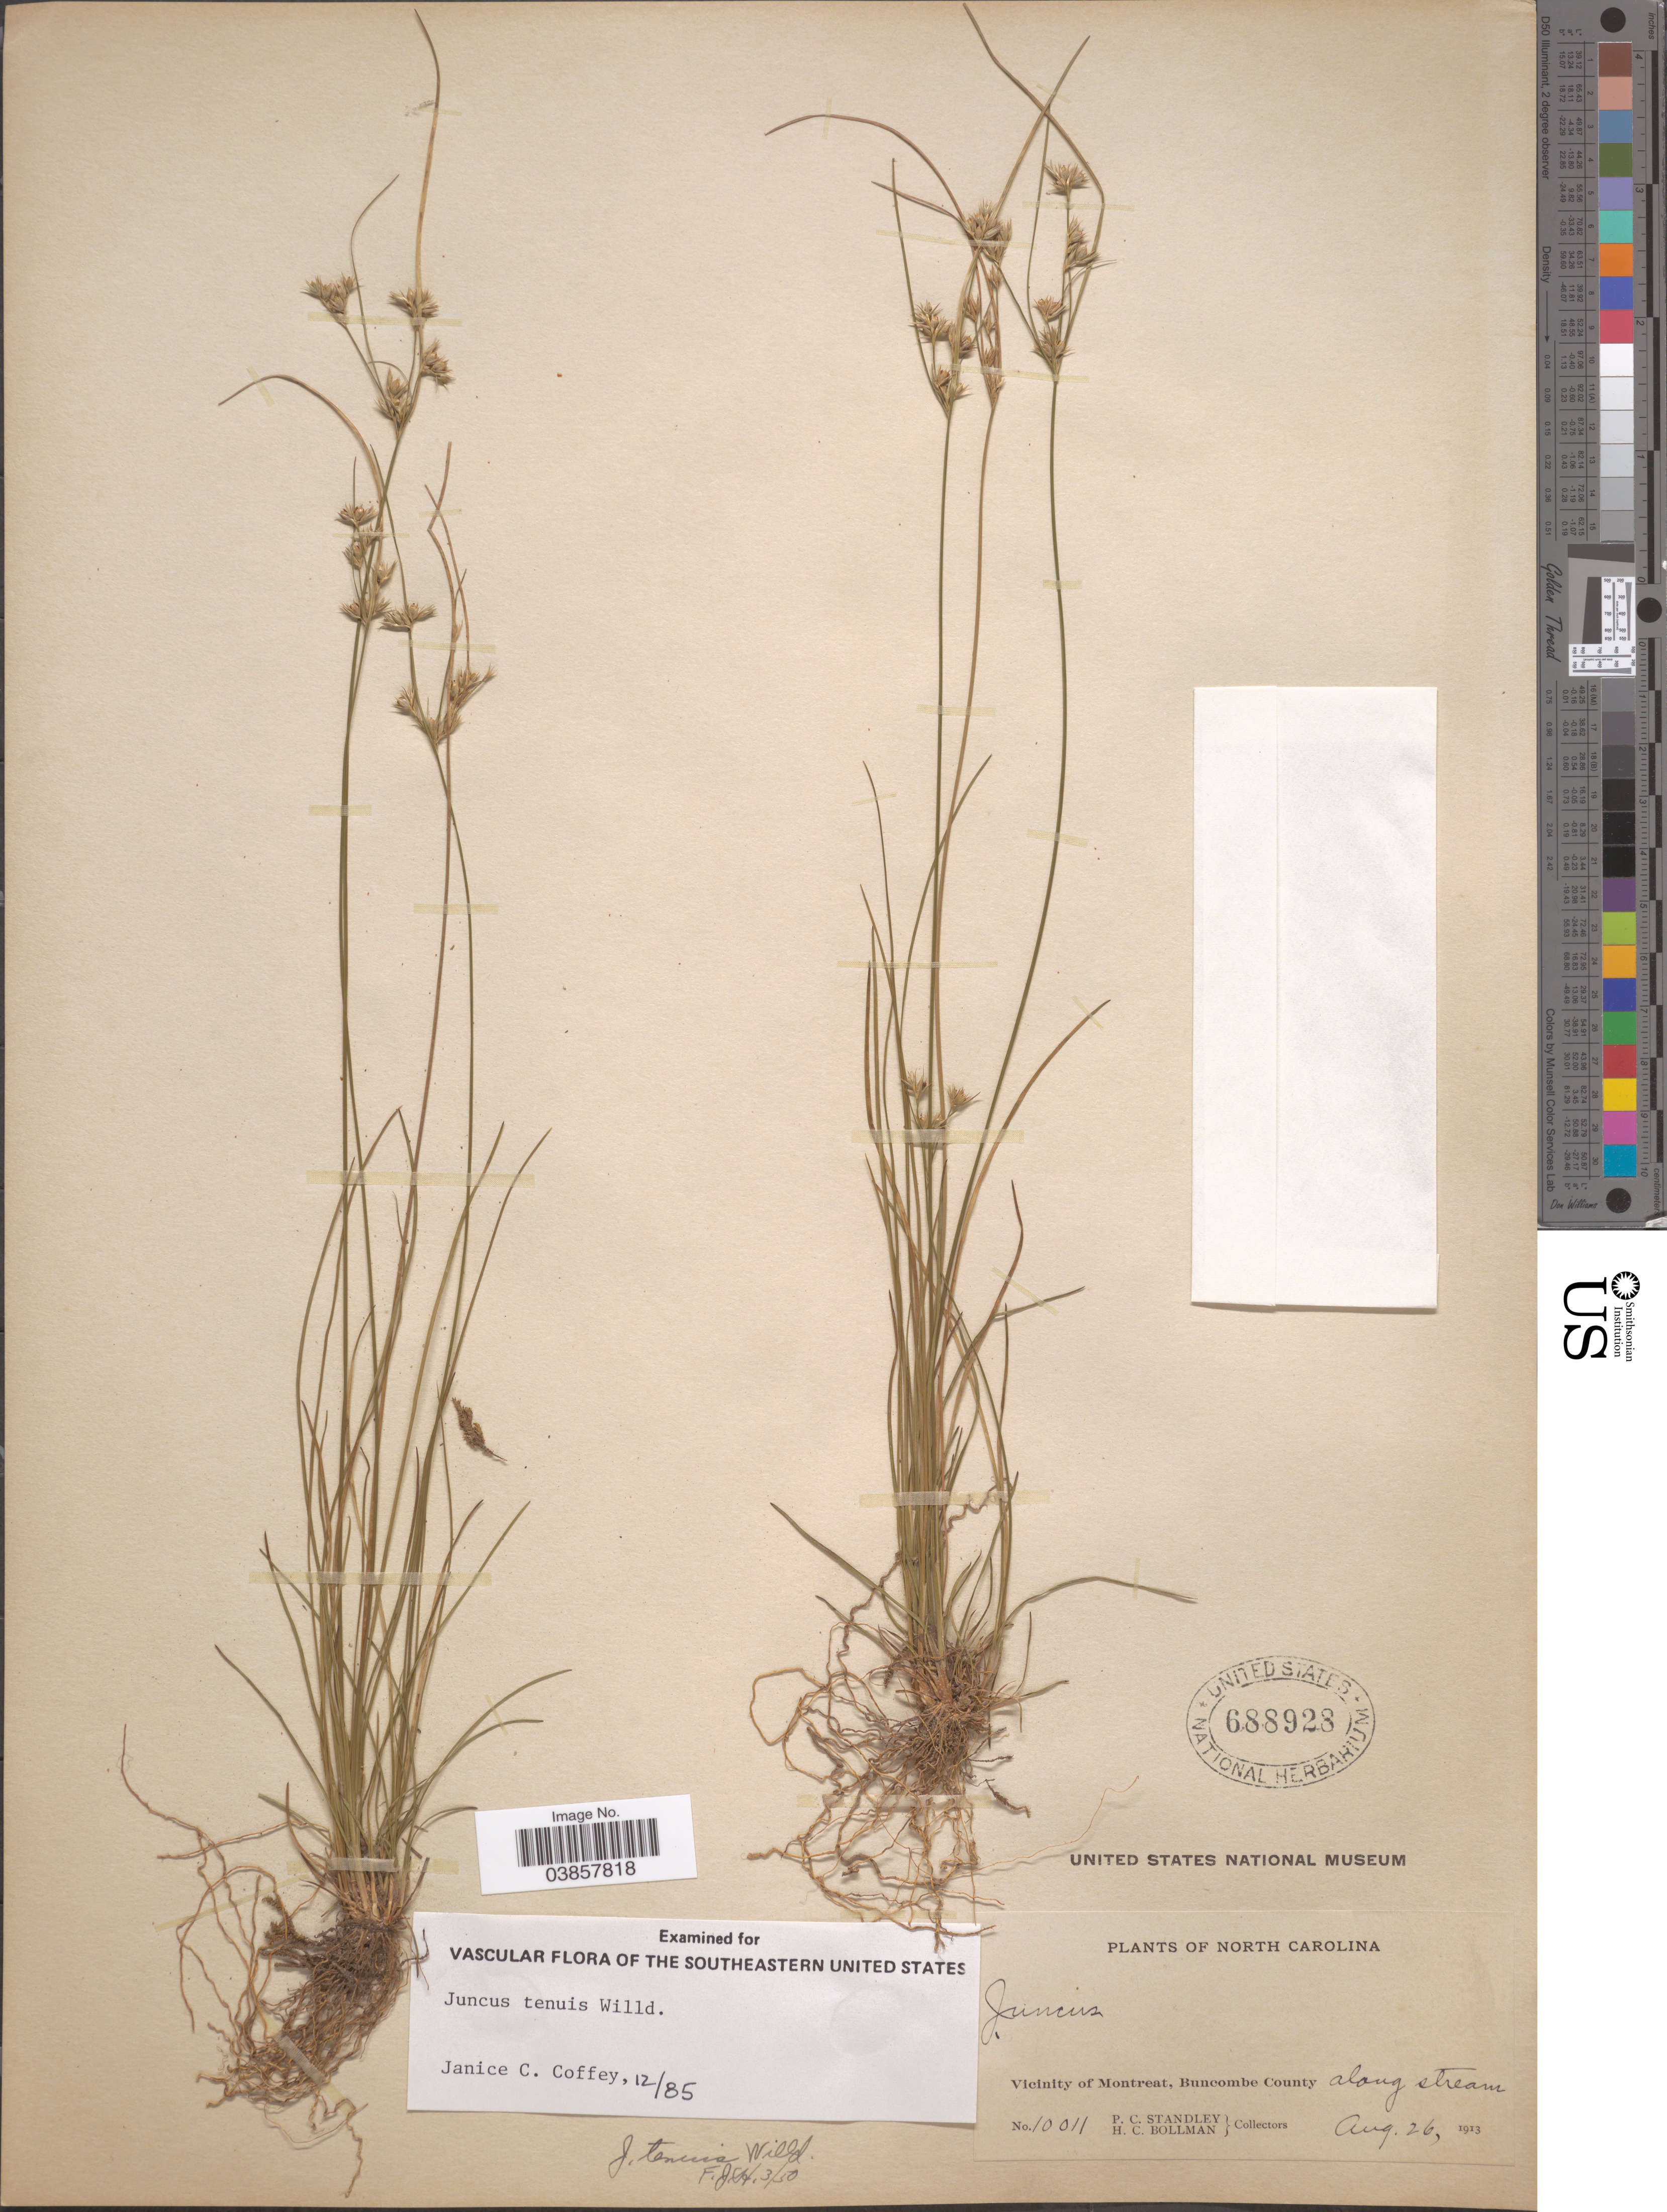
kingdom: Plantae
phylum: Tracheophyta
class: Liliopsida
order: Poales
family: Juncaceae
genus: Juncus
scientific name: Juncus tenuis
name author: Willd.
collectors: P. C. Standley & H. C. Bollman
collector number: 10011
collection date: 1913-08-26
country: United States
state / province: North Carolina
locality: Vicinity of Montreat, Buncombe County. Along stream.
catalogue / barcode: US 688928